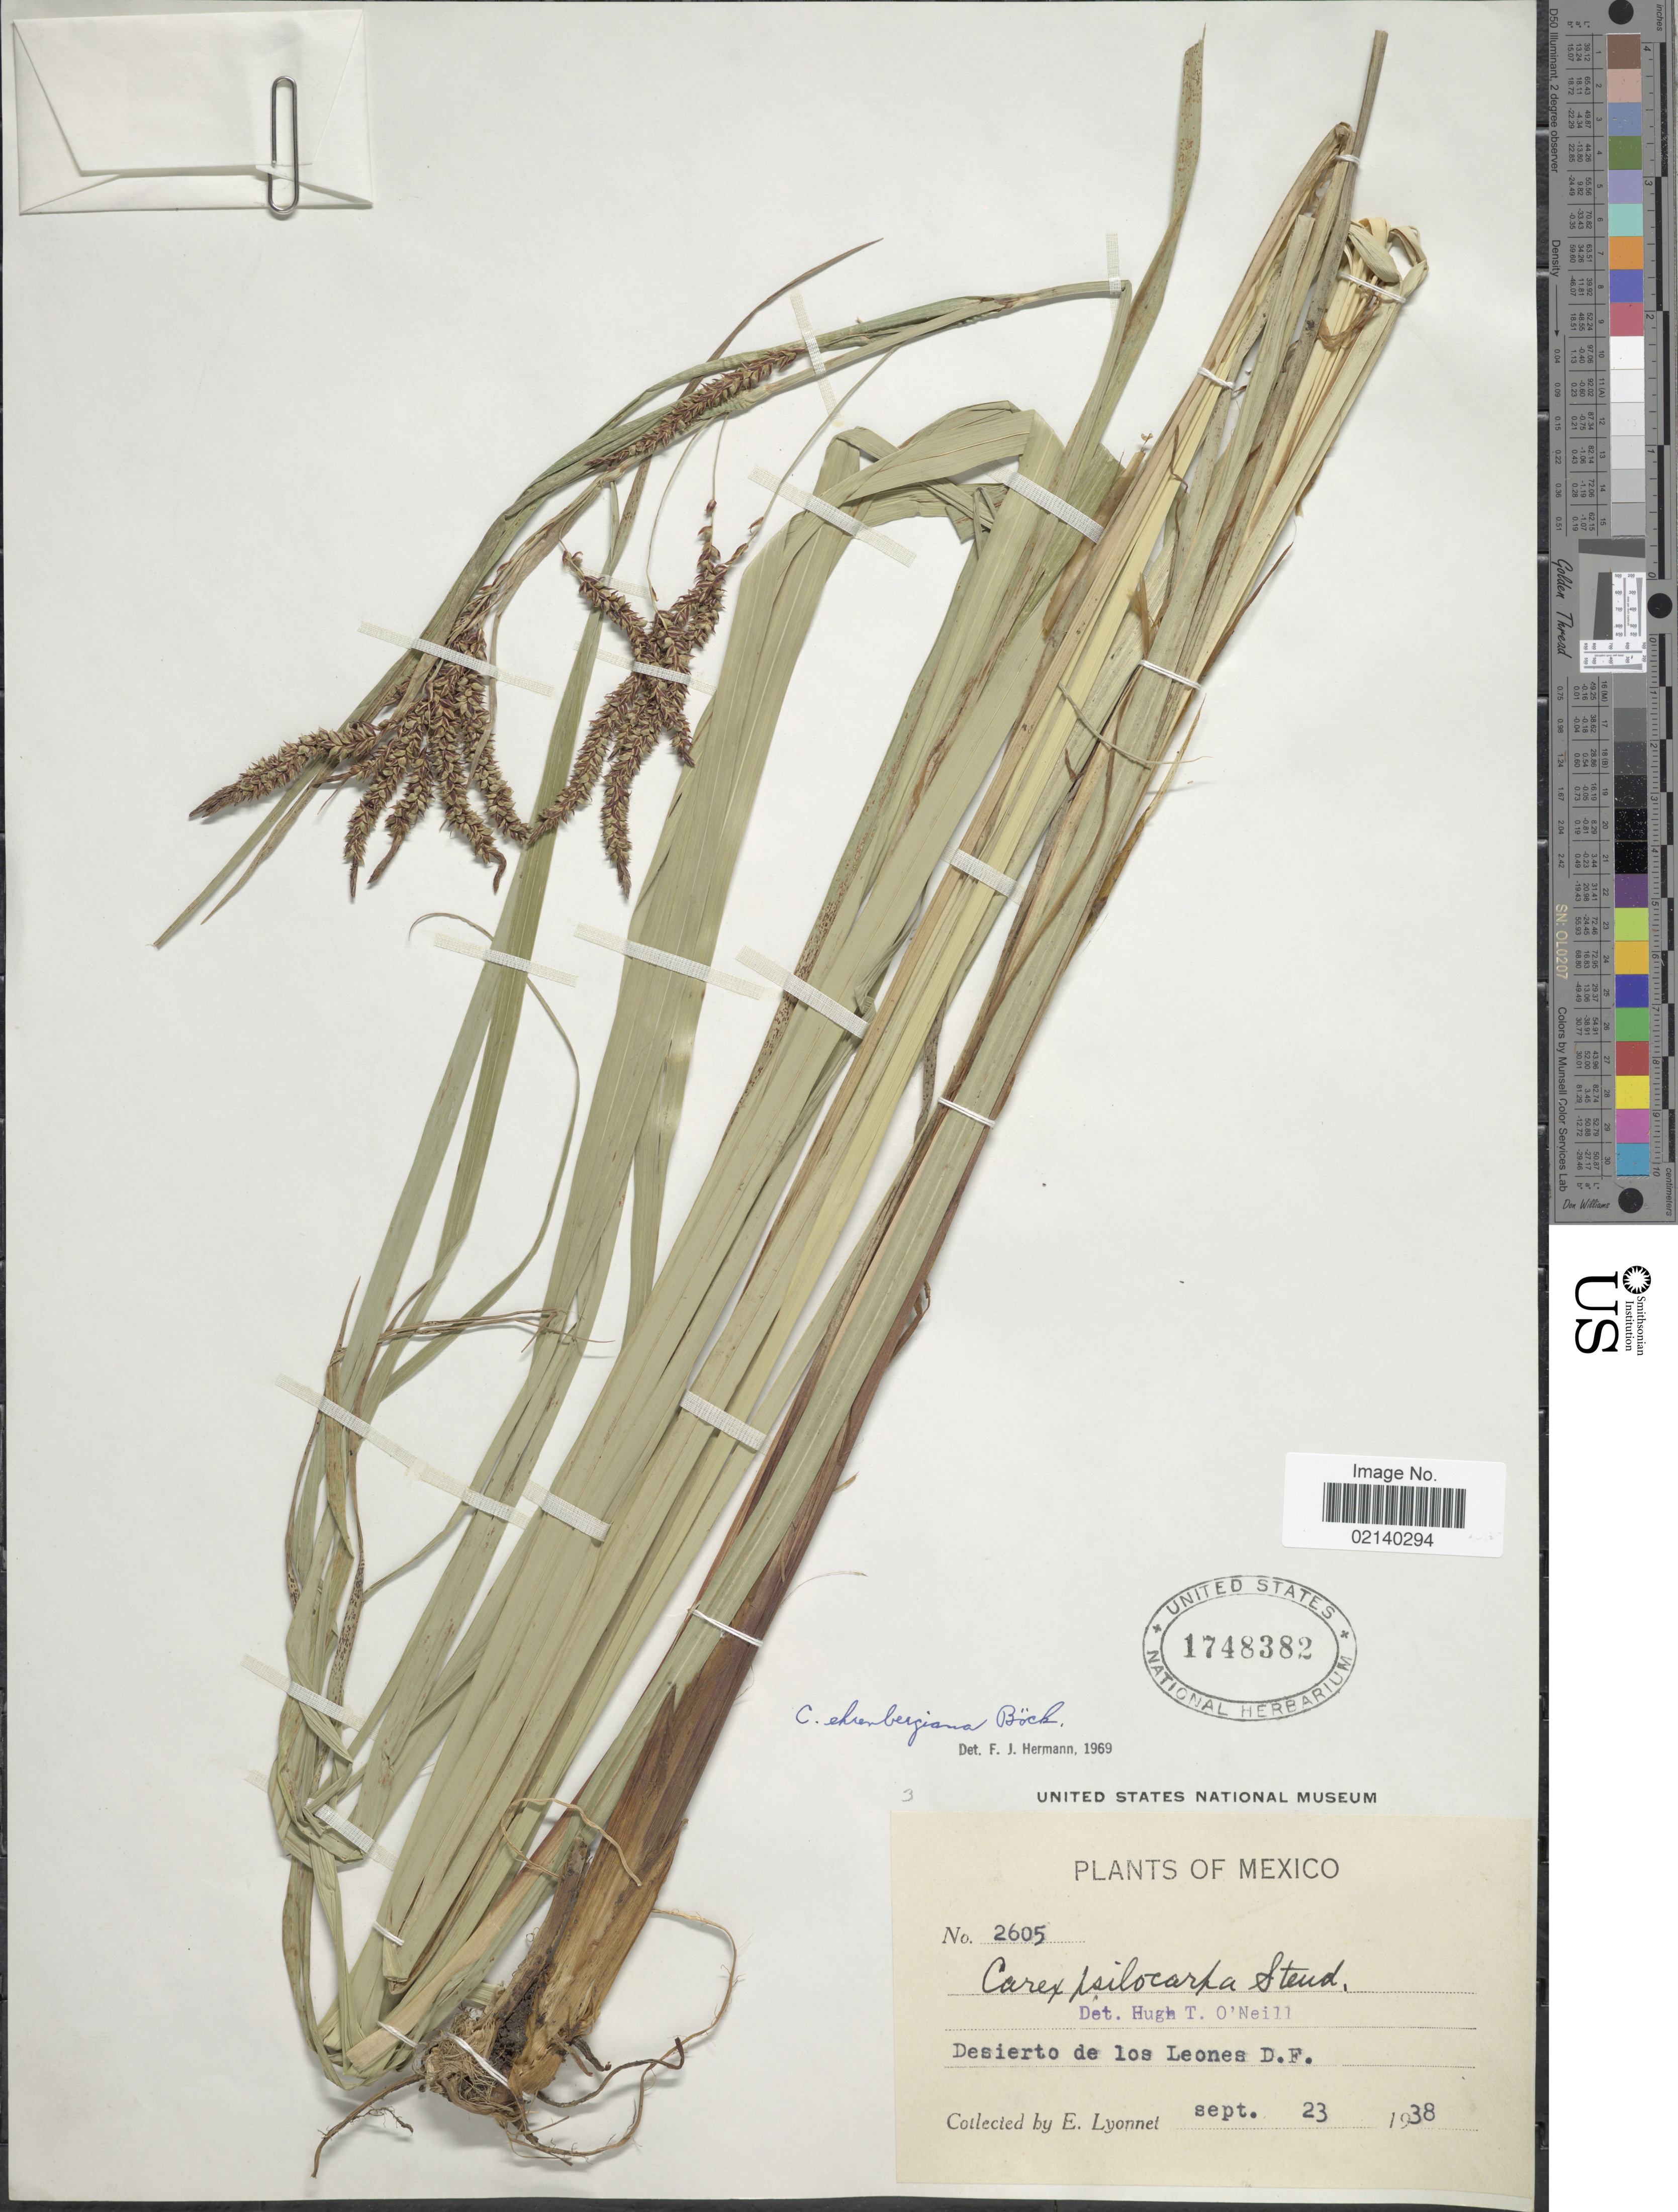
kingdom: Plantae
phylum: Tracheophyta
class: Liliopsida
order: Poales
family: Cyperaceae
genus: Carex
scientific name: Carex tuberculata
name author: Liebm.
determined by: Strong, Mark T., (BOT), Smithsonian Institution - National Museum of Natural History (UNITED STATES)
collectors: E. Lyonnet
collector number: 2605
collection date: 1938-09-23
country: Mexico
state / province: Distrito Federal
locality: Desierto de los Leones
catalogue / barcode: US 1748382